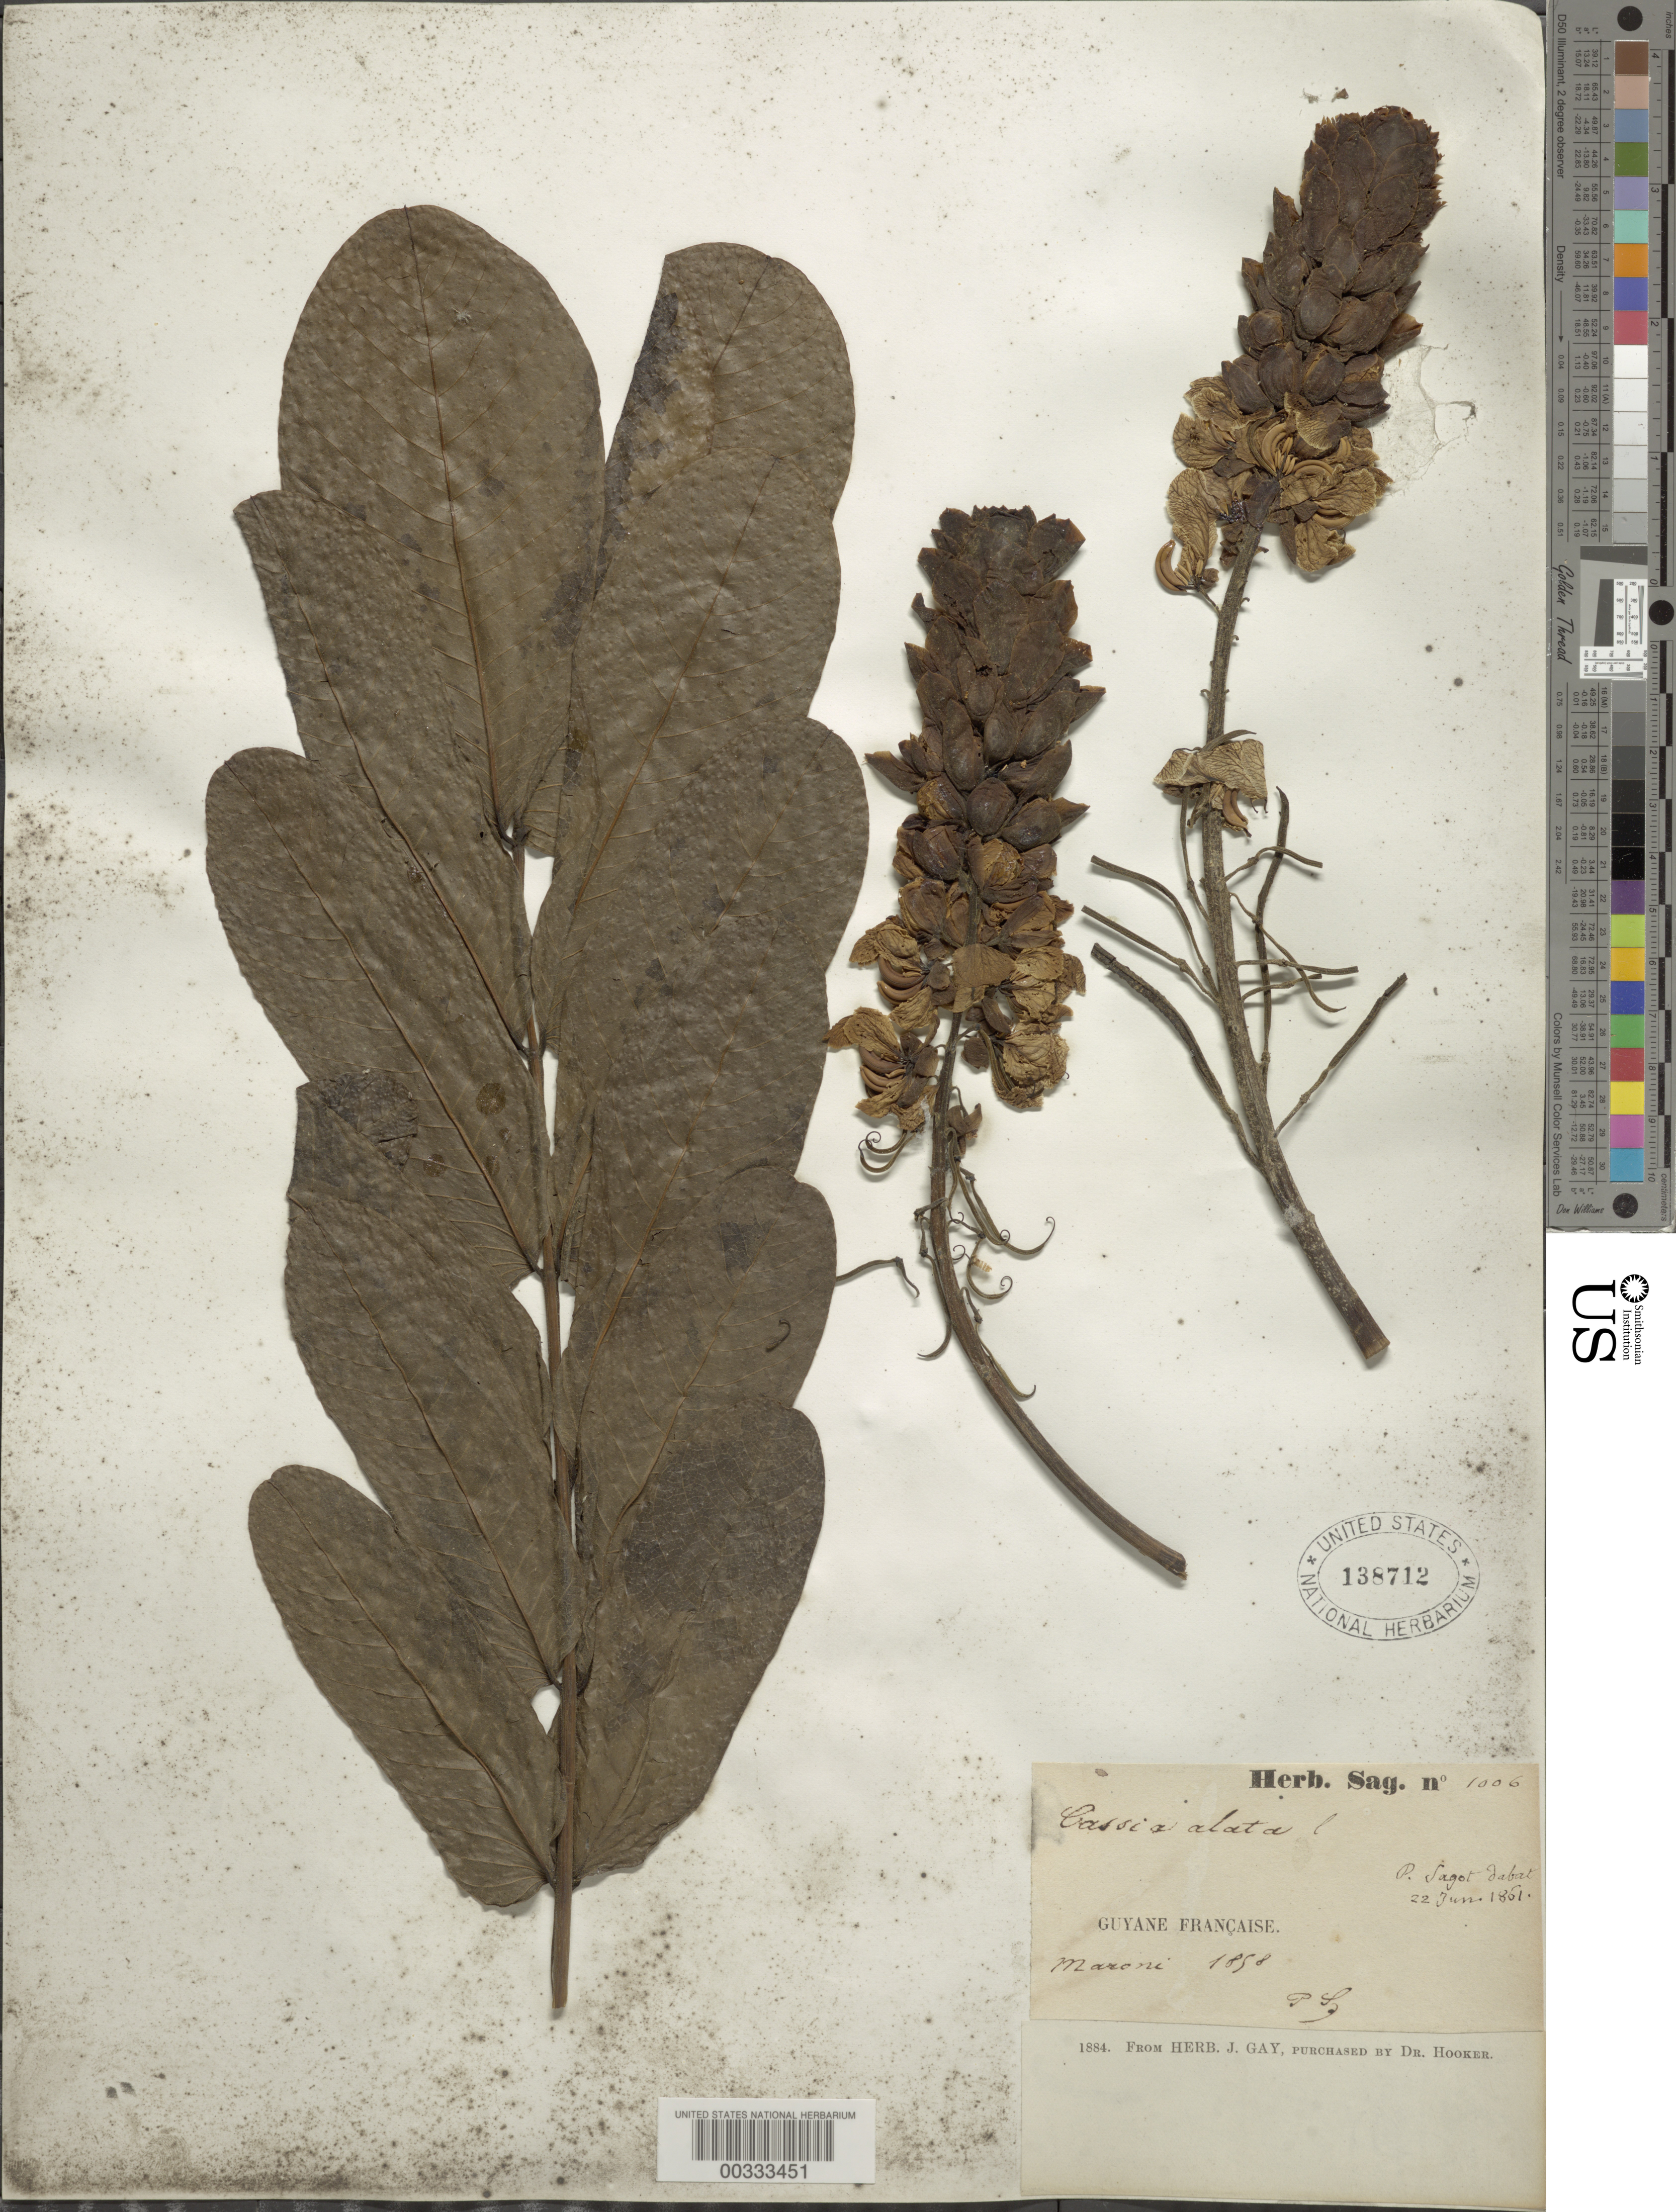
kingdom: Plantae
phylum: Tracheophyta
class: Magnoliopsida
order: Fabales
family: Fabaceae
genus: Senna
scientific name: Senna alata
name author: (L.) Roxb.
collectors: P. A. Sagot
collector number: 1006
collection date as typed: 1858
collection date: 1858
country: French Guiana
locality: Maroni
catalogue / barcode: US 138712